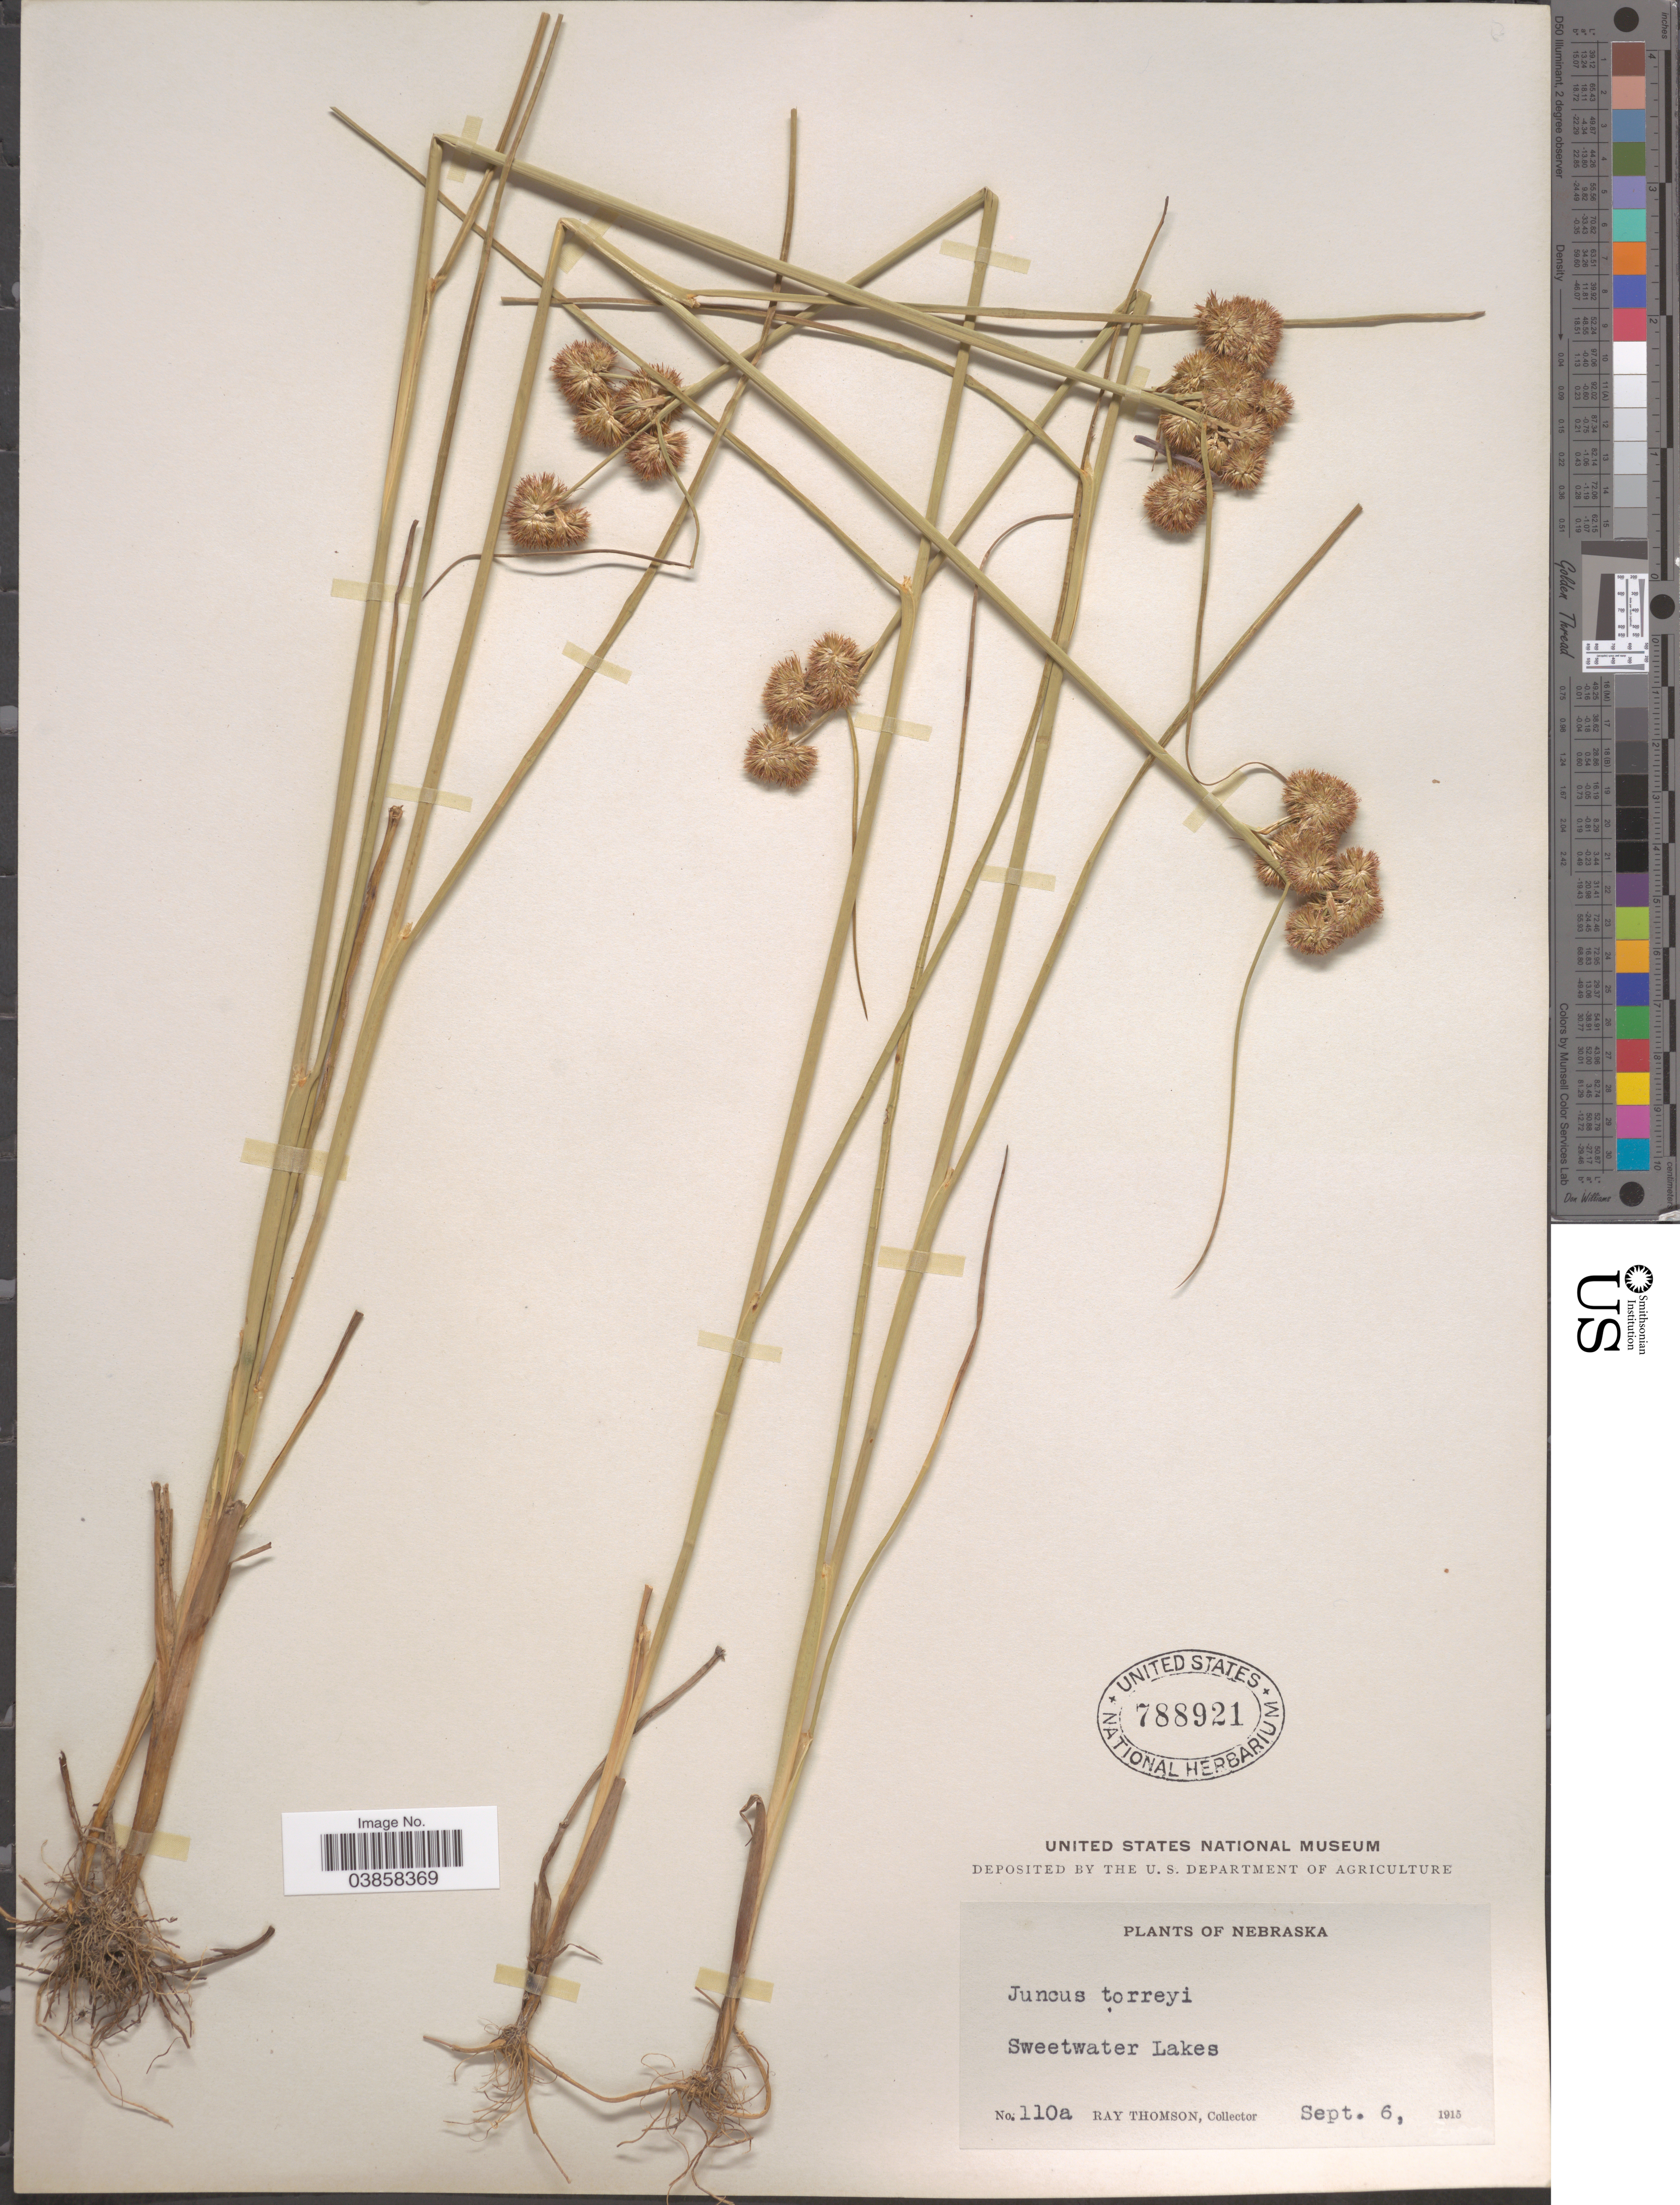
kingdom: Plantae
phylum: Tracheophyta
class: Liliopsida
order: Poales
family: Juncaceae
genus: Juncus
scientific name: Juncus torreyi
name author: Coville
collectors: R. Thomson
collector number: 110a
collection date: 1915-09-06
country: United States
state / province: Nebraska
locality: Sweetwater Lakes.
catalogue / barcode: US 788921